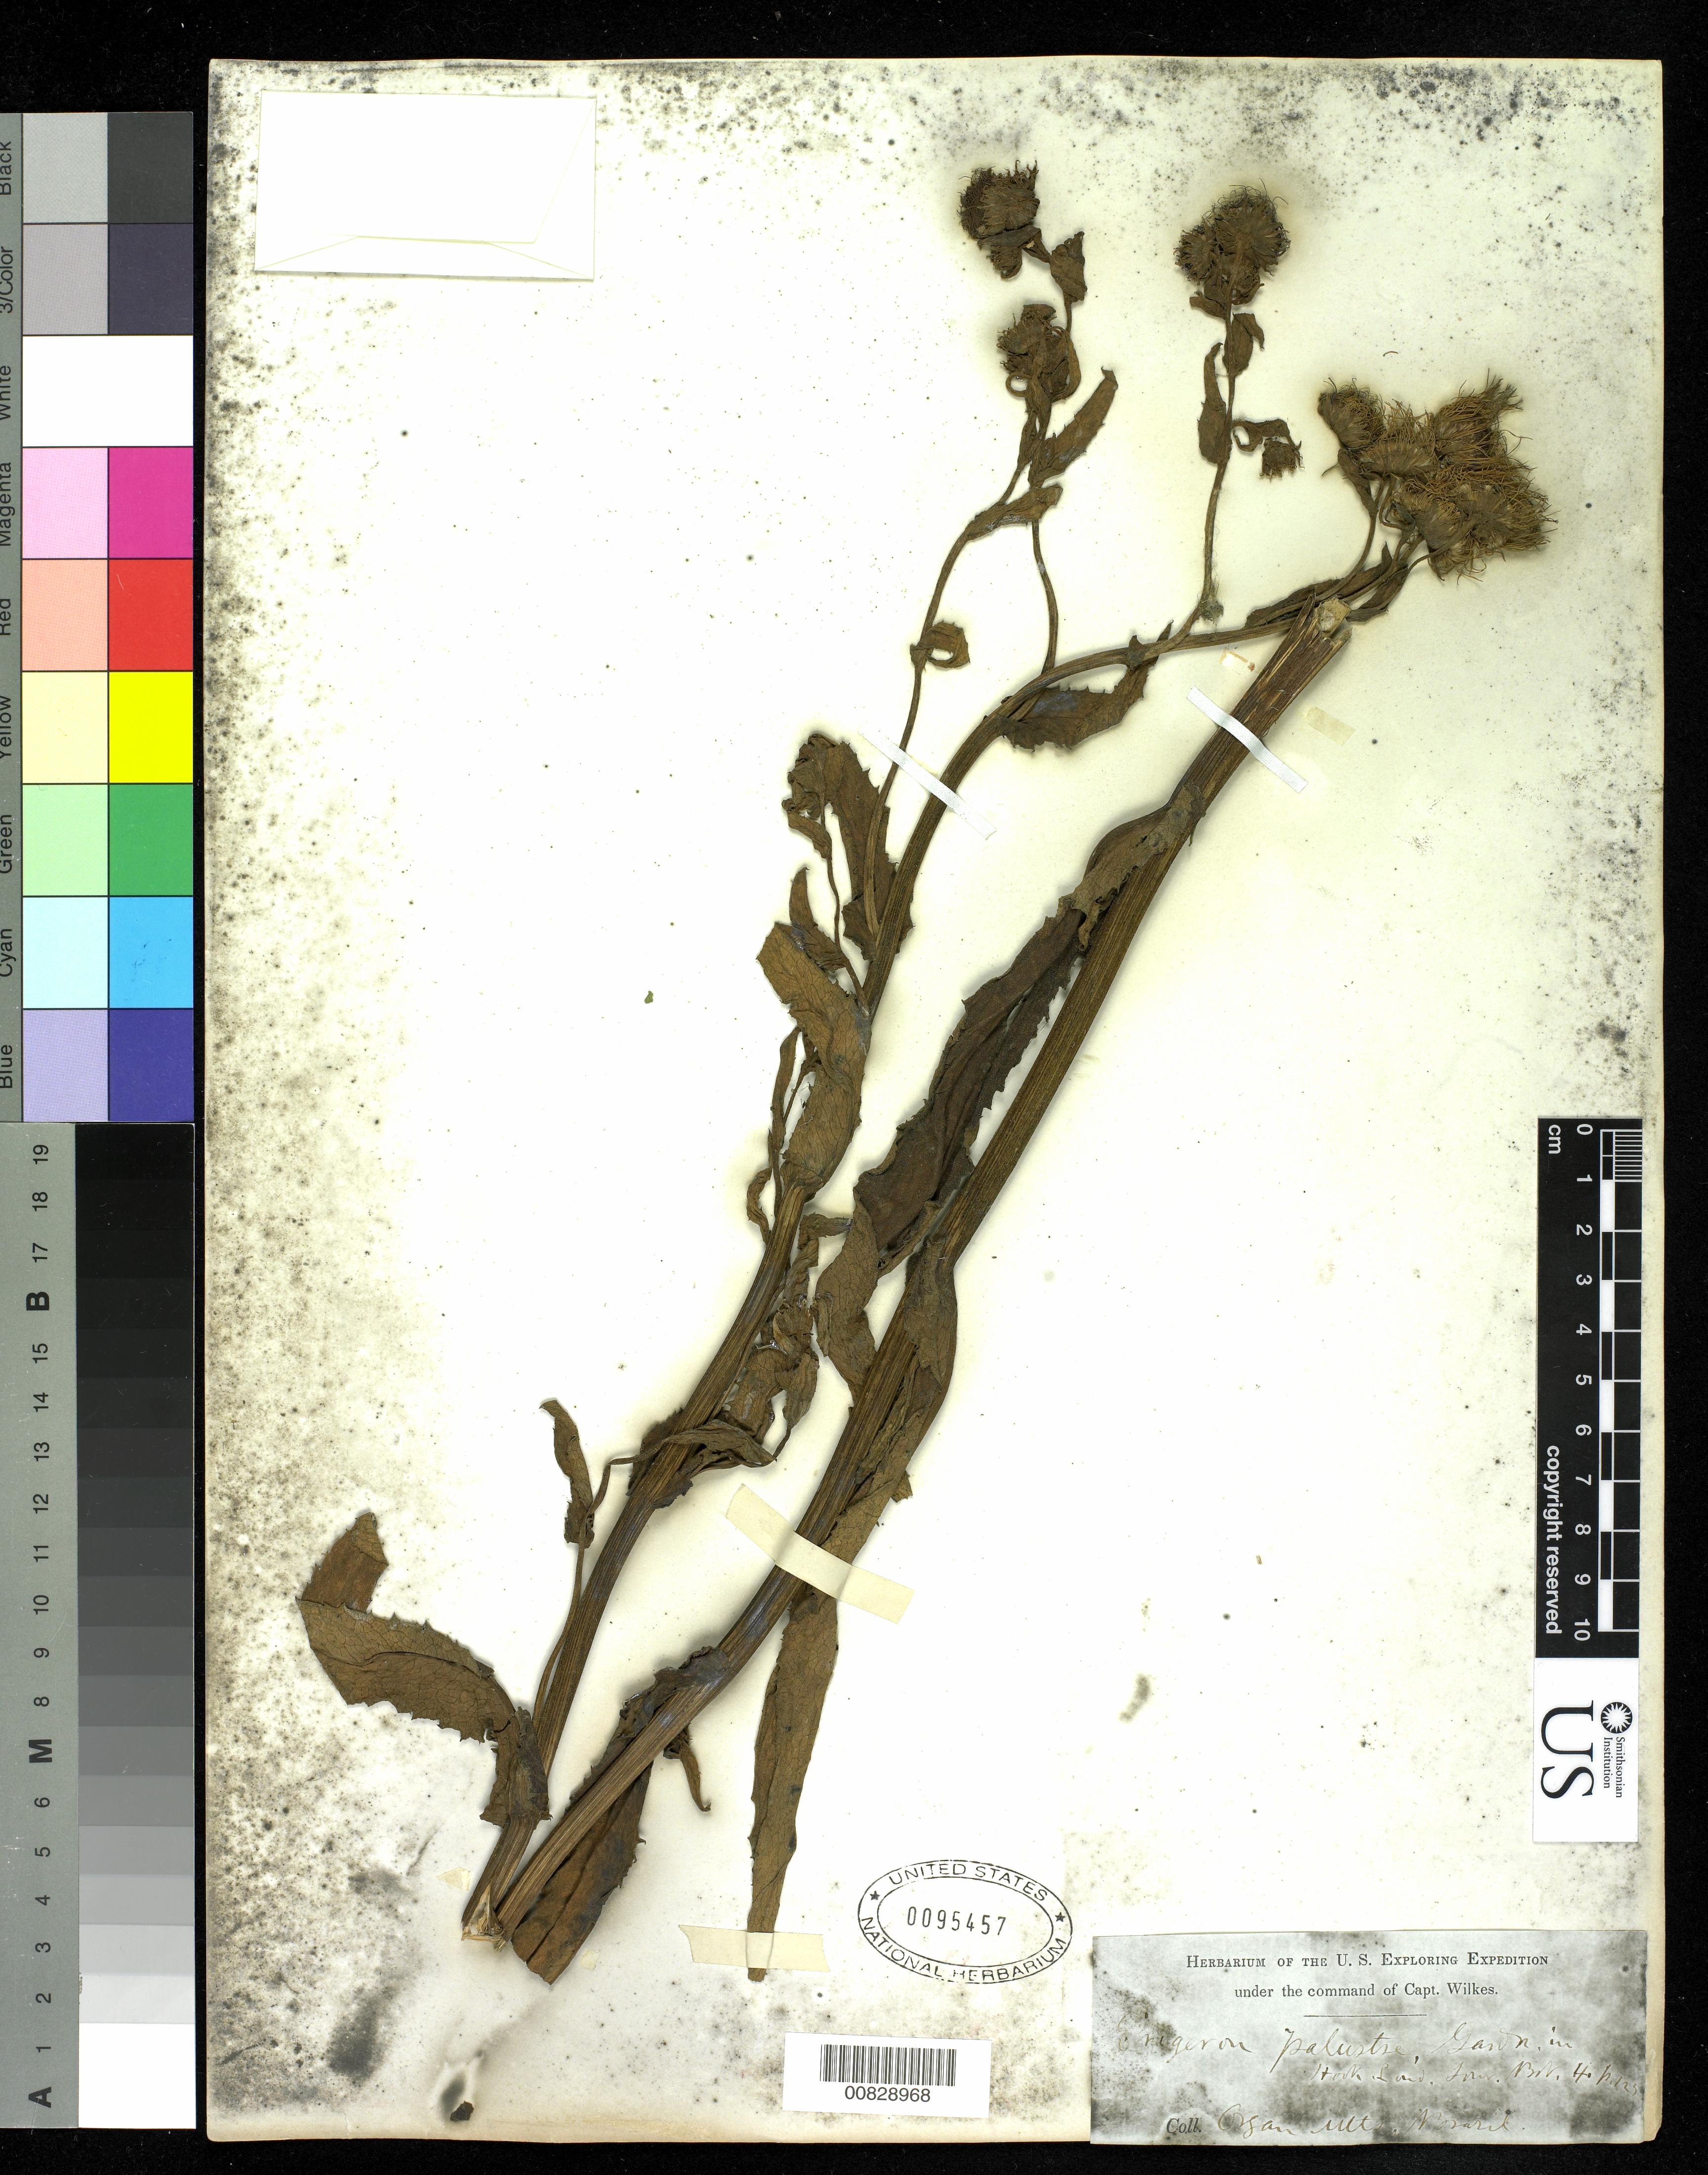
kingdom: Plantae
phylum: Tracheophyta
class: Magnoliopsida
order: Asterales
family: Asteraceae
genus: Erigeron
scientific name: Erigeron maximus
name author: Otto ex DC.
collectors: Wilkes Explor. Exped.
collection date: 1838/1842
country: Brazil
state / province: Rio de Janeiro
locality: Organ Mountains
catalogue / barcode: US 95457